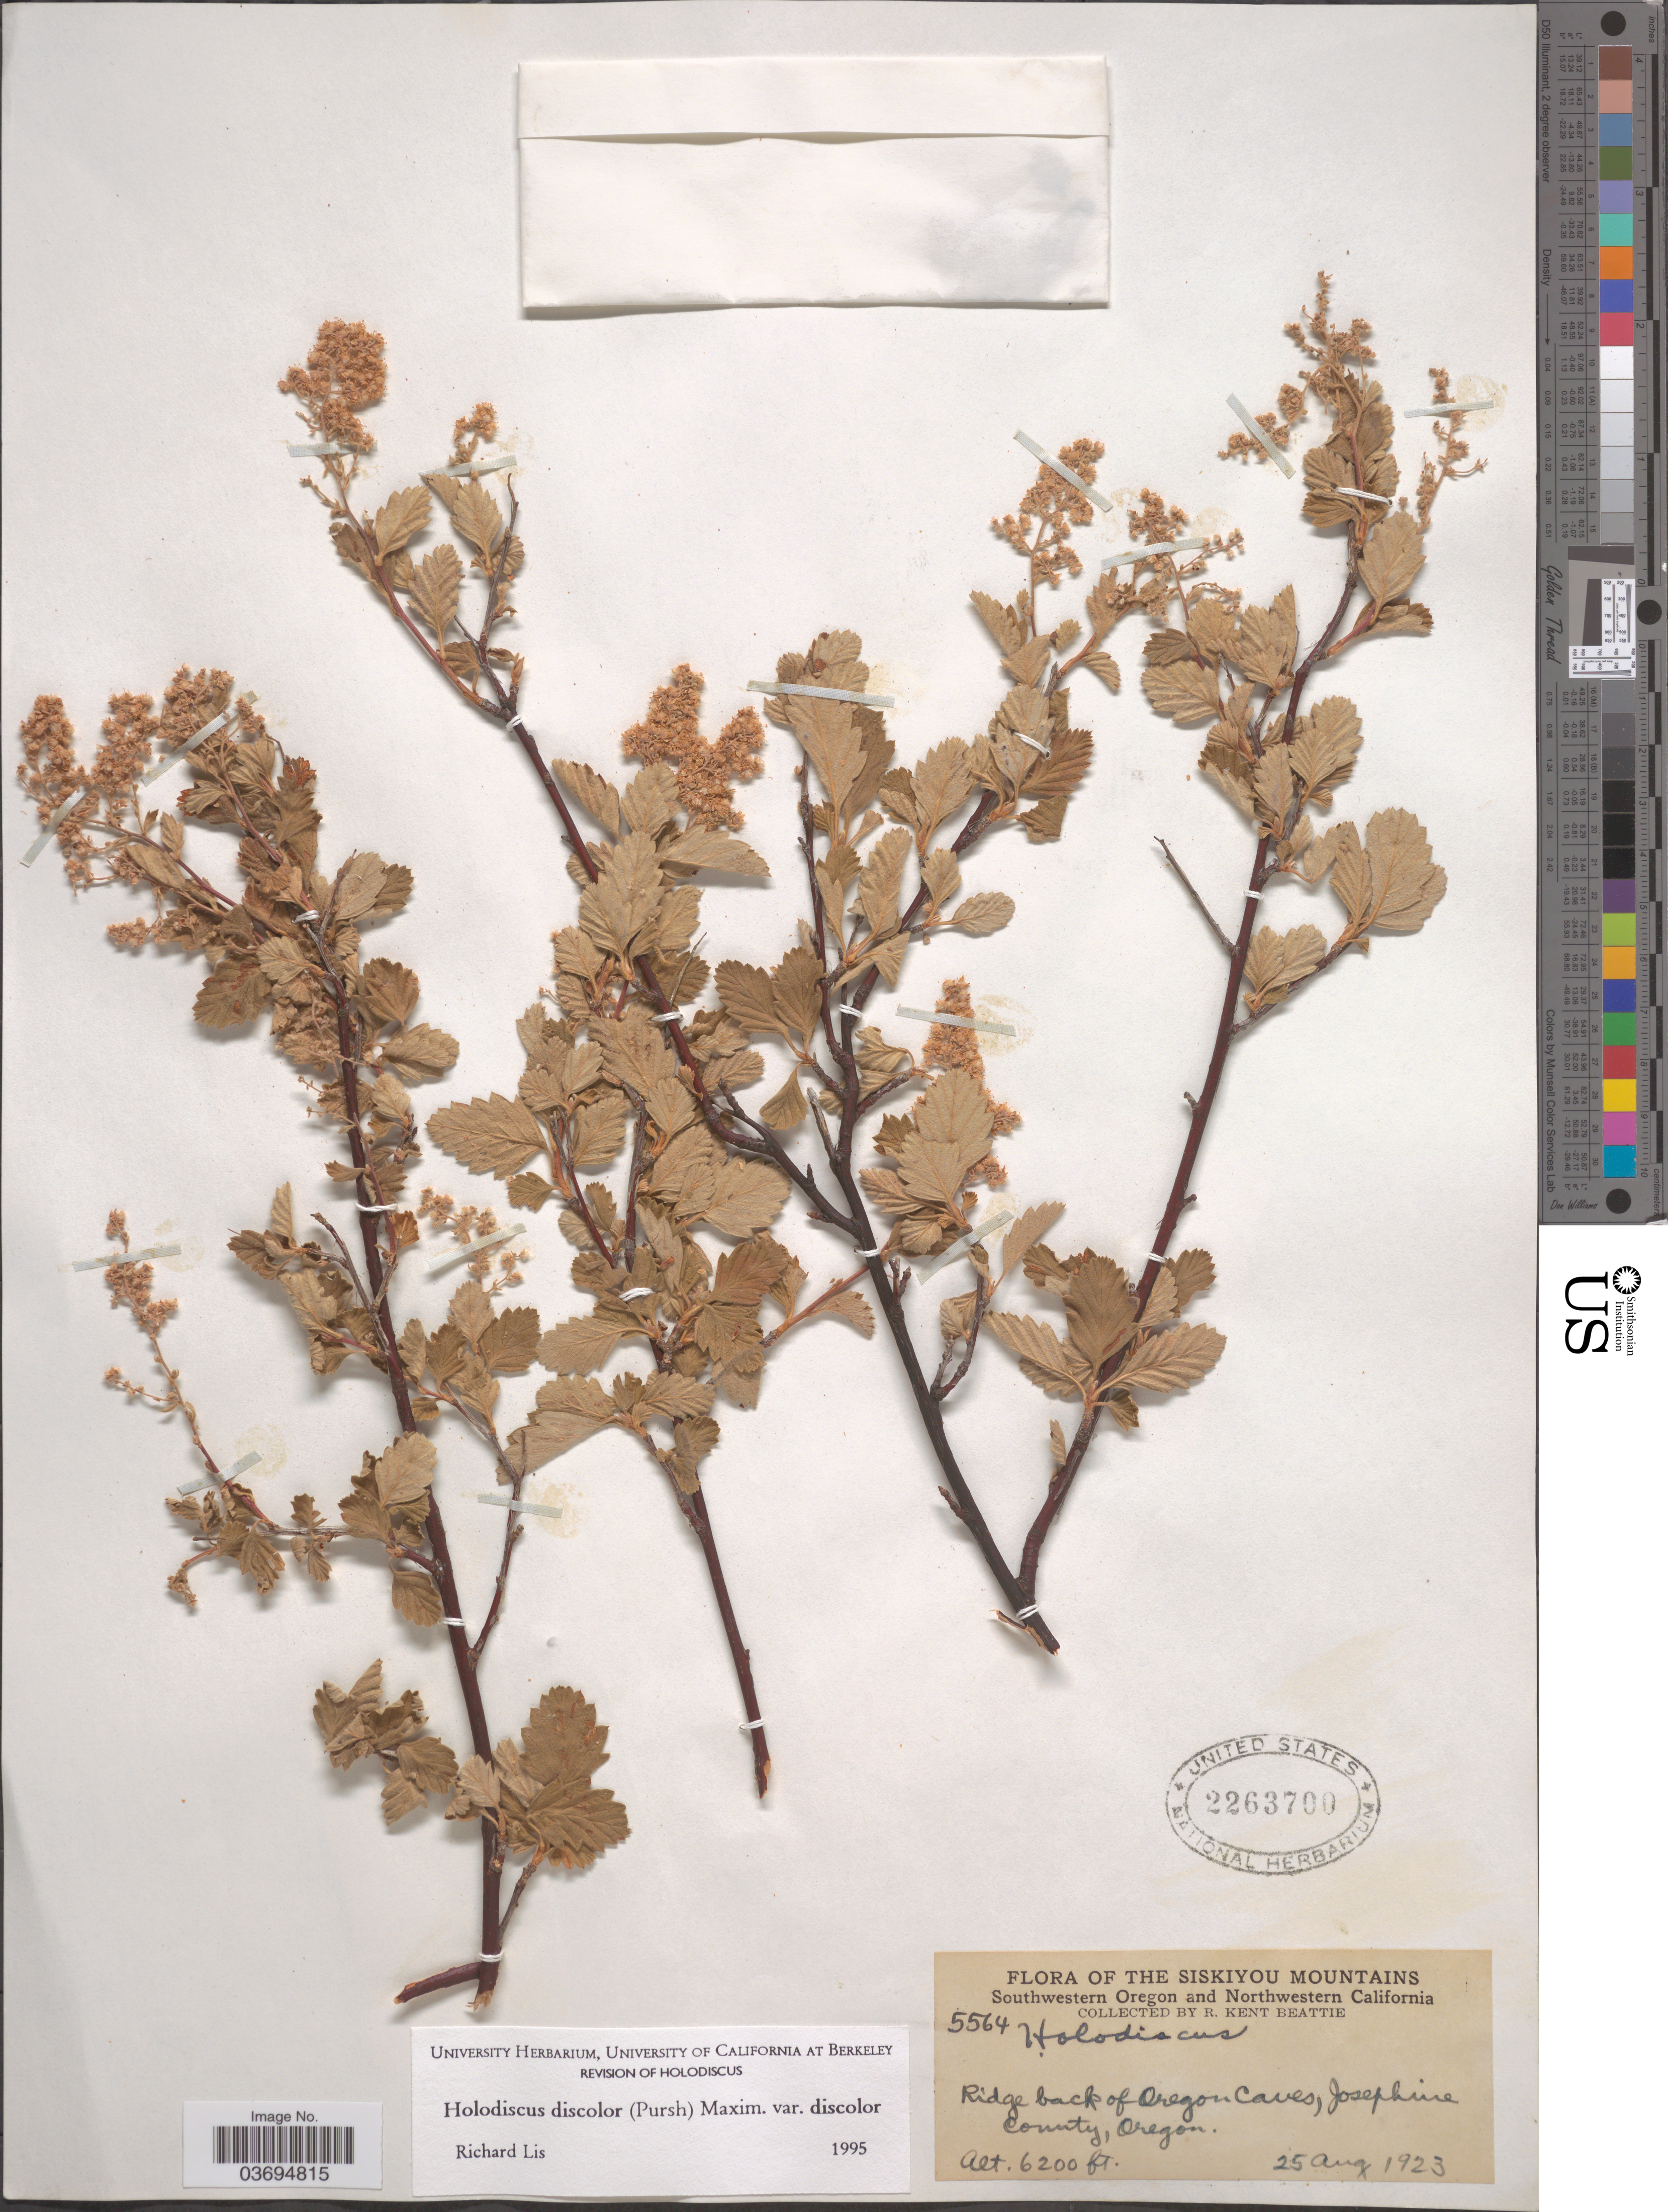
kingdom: Plantae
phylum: Tracheophyta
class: Magnoliopsida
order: Rosales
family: Rosaceae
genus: Holodiscus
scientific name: Holodiscus discolor var. discolor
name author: (Pursh) Maxim.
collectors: R. K. Beattie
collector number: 5564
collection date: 1923-08-25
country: United States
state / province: Oregon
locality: Siskiyou Mountains. Southwestern Oregon and Northwestern California. Ridge back of Oregon Caves, Josephine County.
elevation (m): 1890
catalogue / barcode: US 2263700